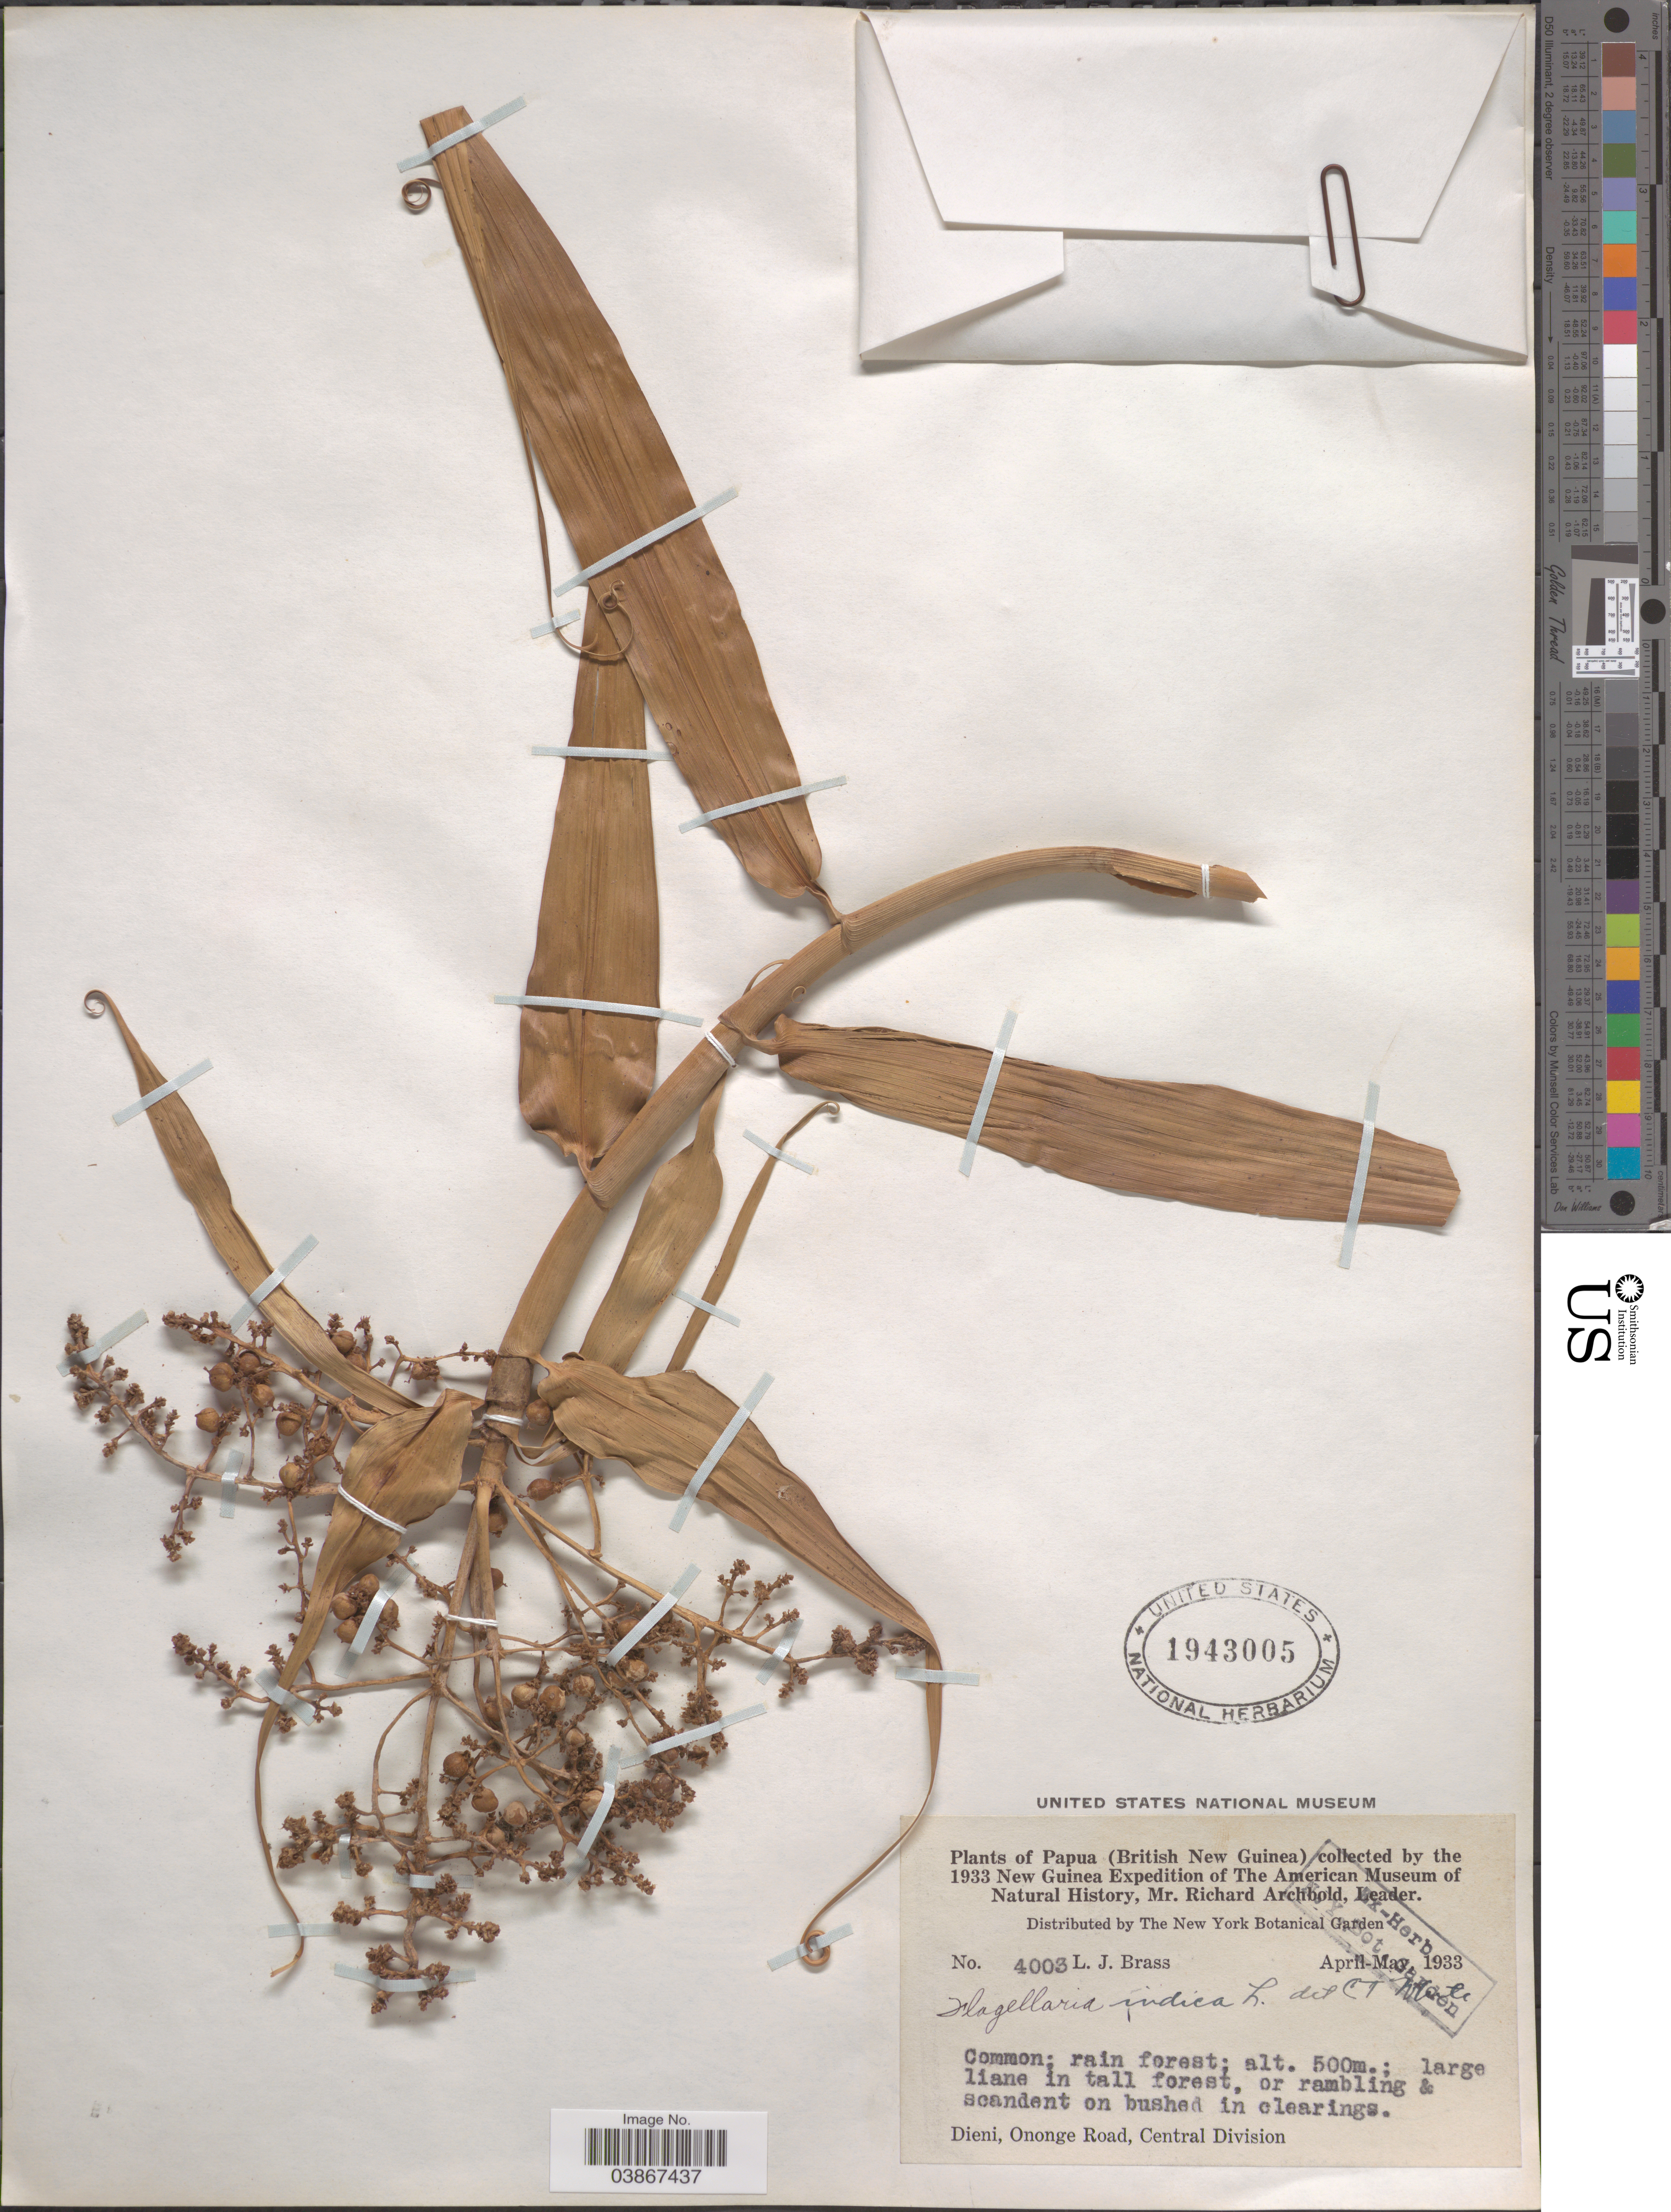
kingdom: Plantae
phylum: Tracheophyta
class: Liliopsida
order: Poales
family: Flagellariaceae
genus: Flagellaria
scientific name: Flagellaria indica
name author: L.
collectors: L. J. Brass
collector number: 4003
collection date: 1933-04/1933-05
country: Papua New Guinea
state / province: Central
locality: Papua (British New Guinea). Dieni, Ononge Road, Central Division.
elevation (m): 500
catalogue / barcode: US 1943005